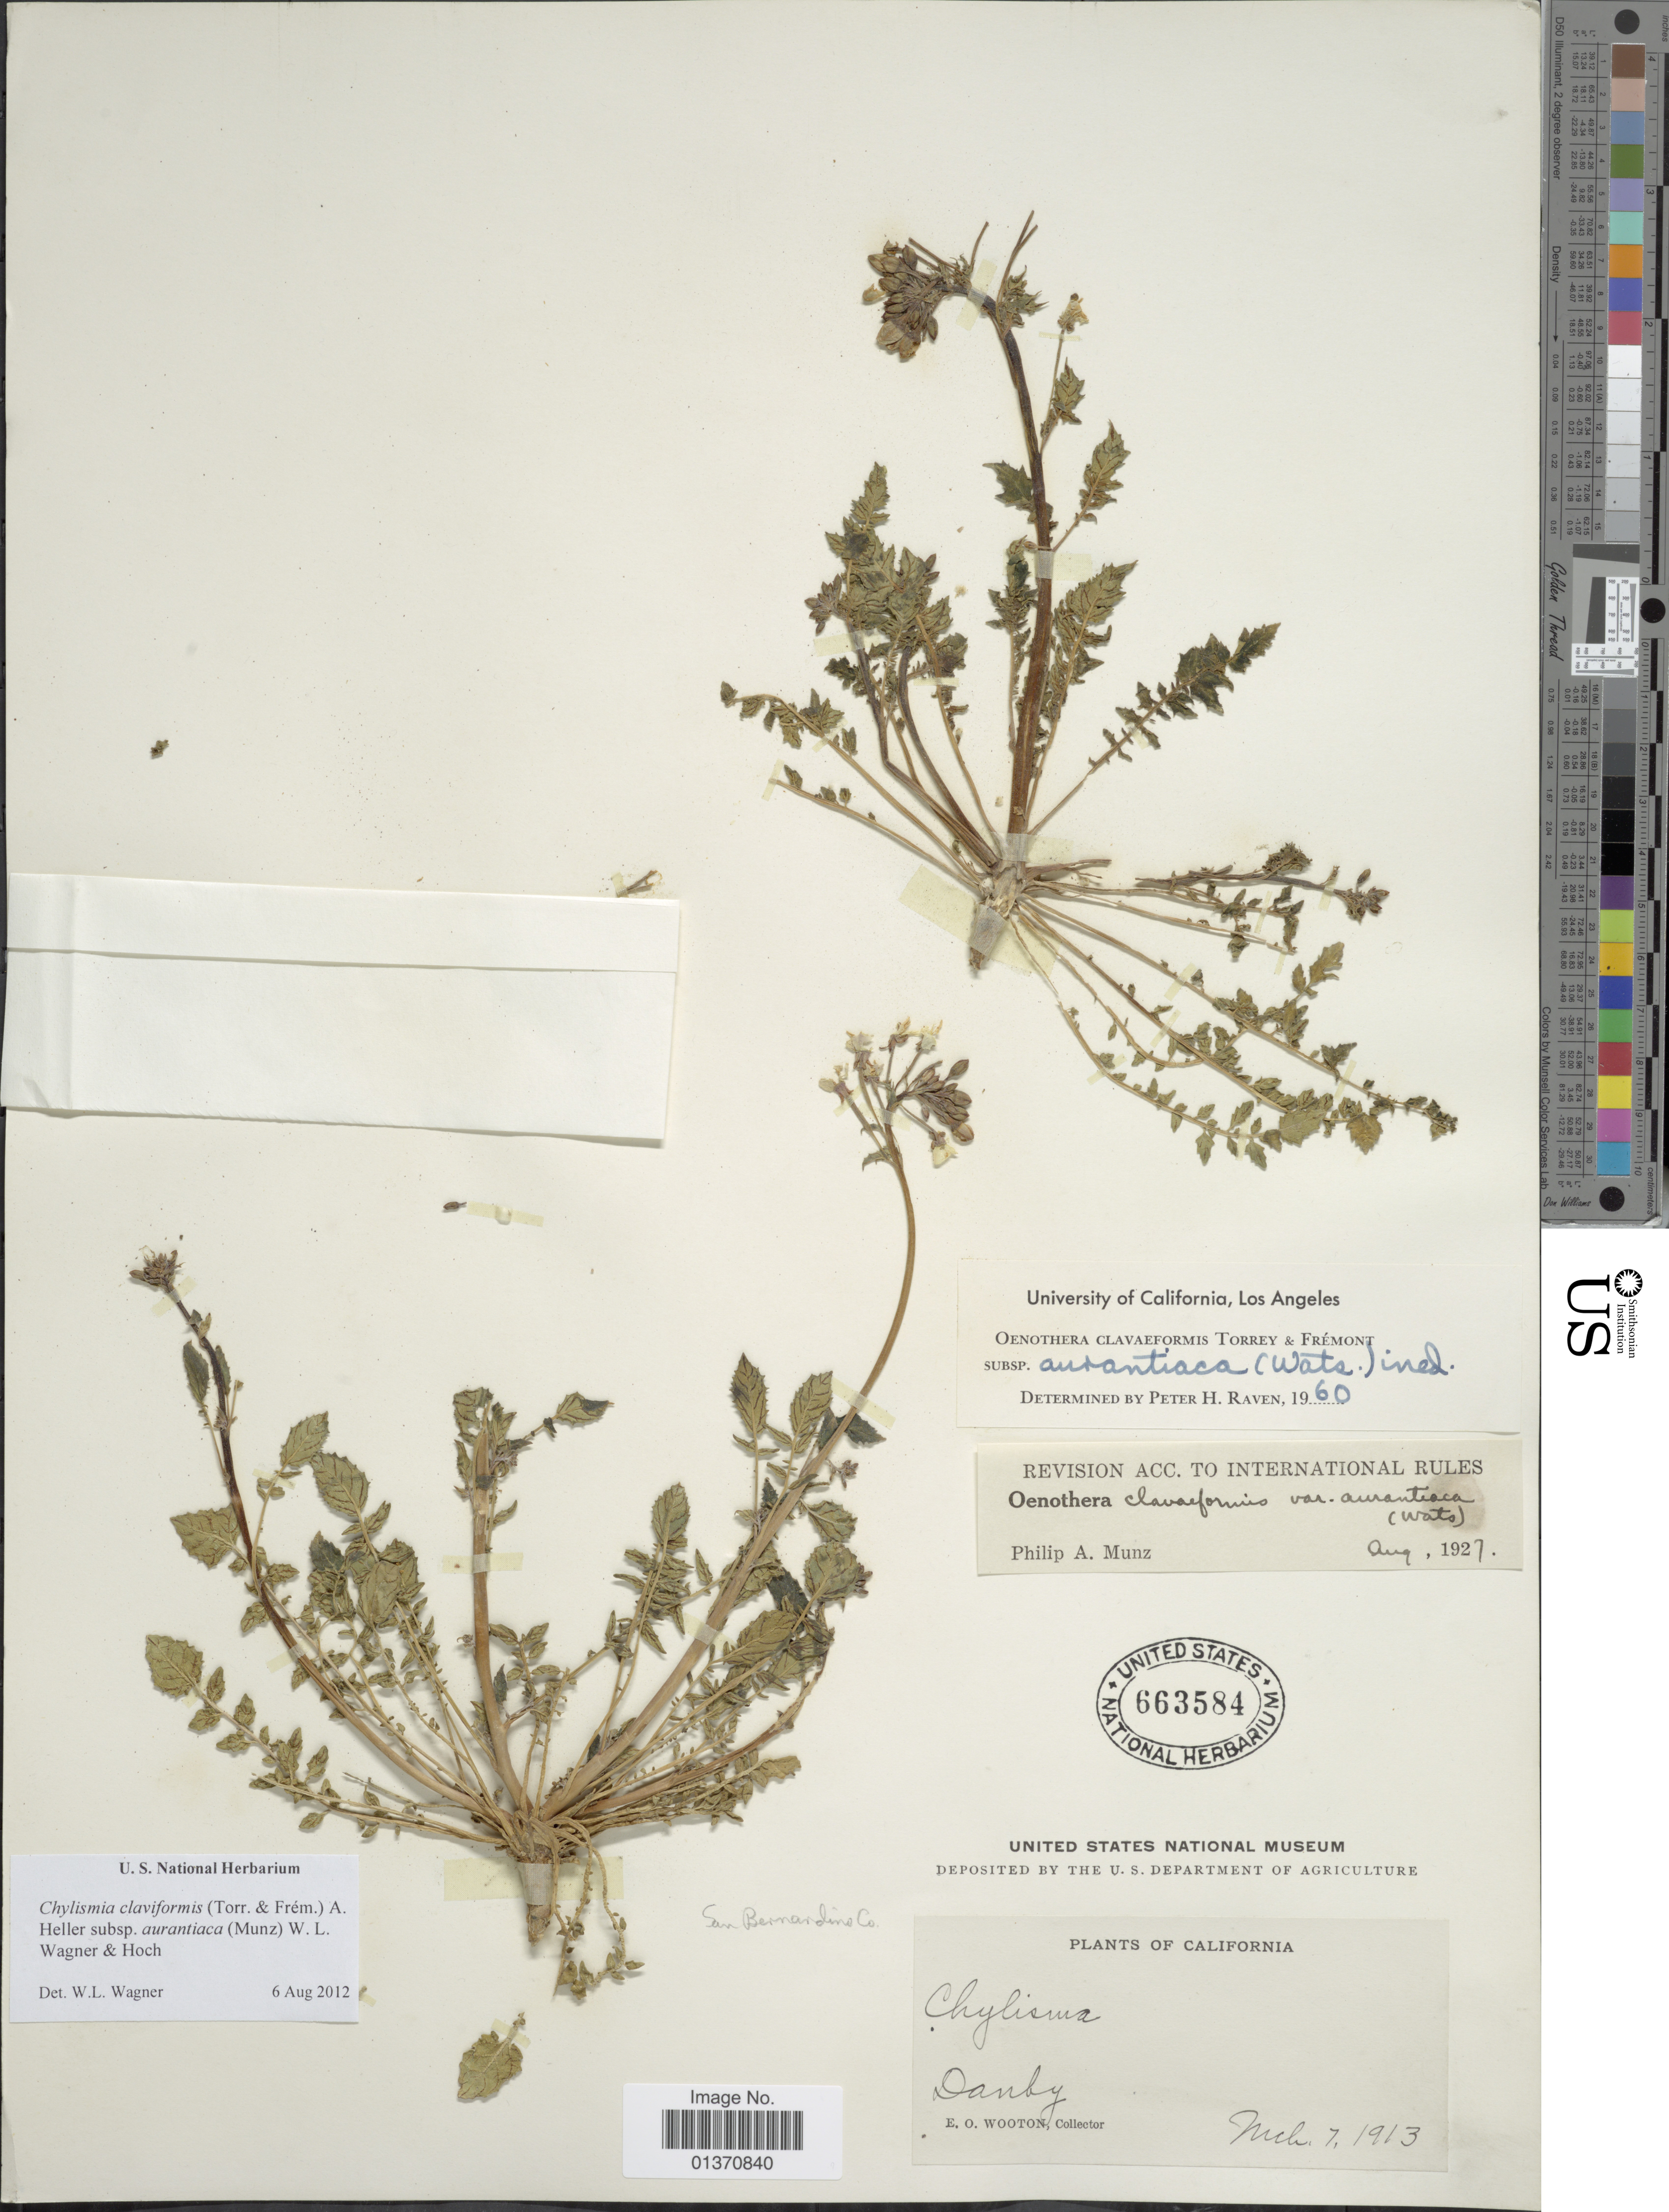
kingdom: Plantae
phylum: Tracheophyta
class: Magnoliopsida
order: Myrtales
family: Onagraceae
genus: Chylismia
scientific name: Chylismia claviformis subsp. aurantiaca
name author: (Munz) W.L. Wagner & Hoch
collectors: E. O. Wooton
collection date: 1913-03-07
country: United States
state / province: California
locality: Danby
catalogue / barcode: US 663584